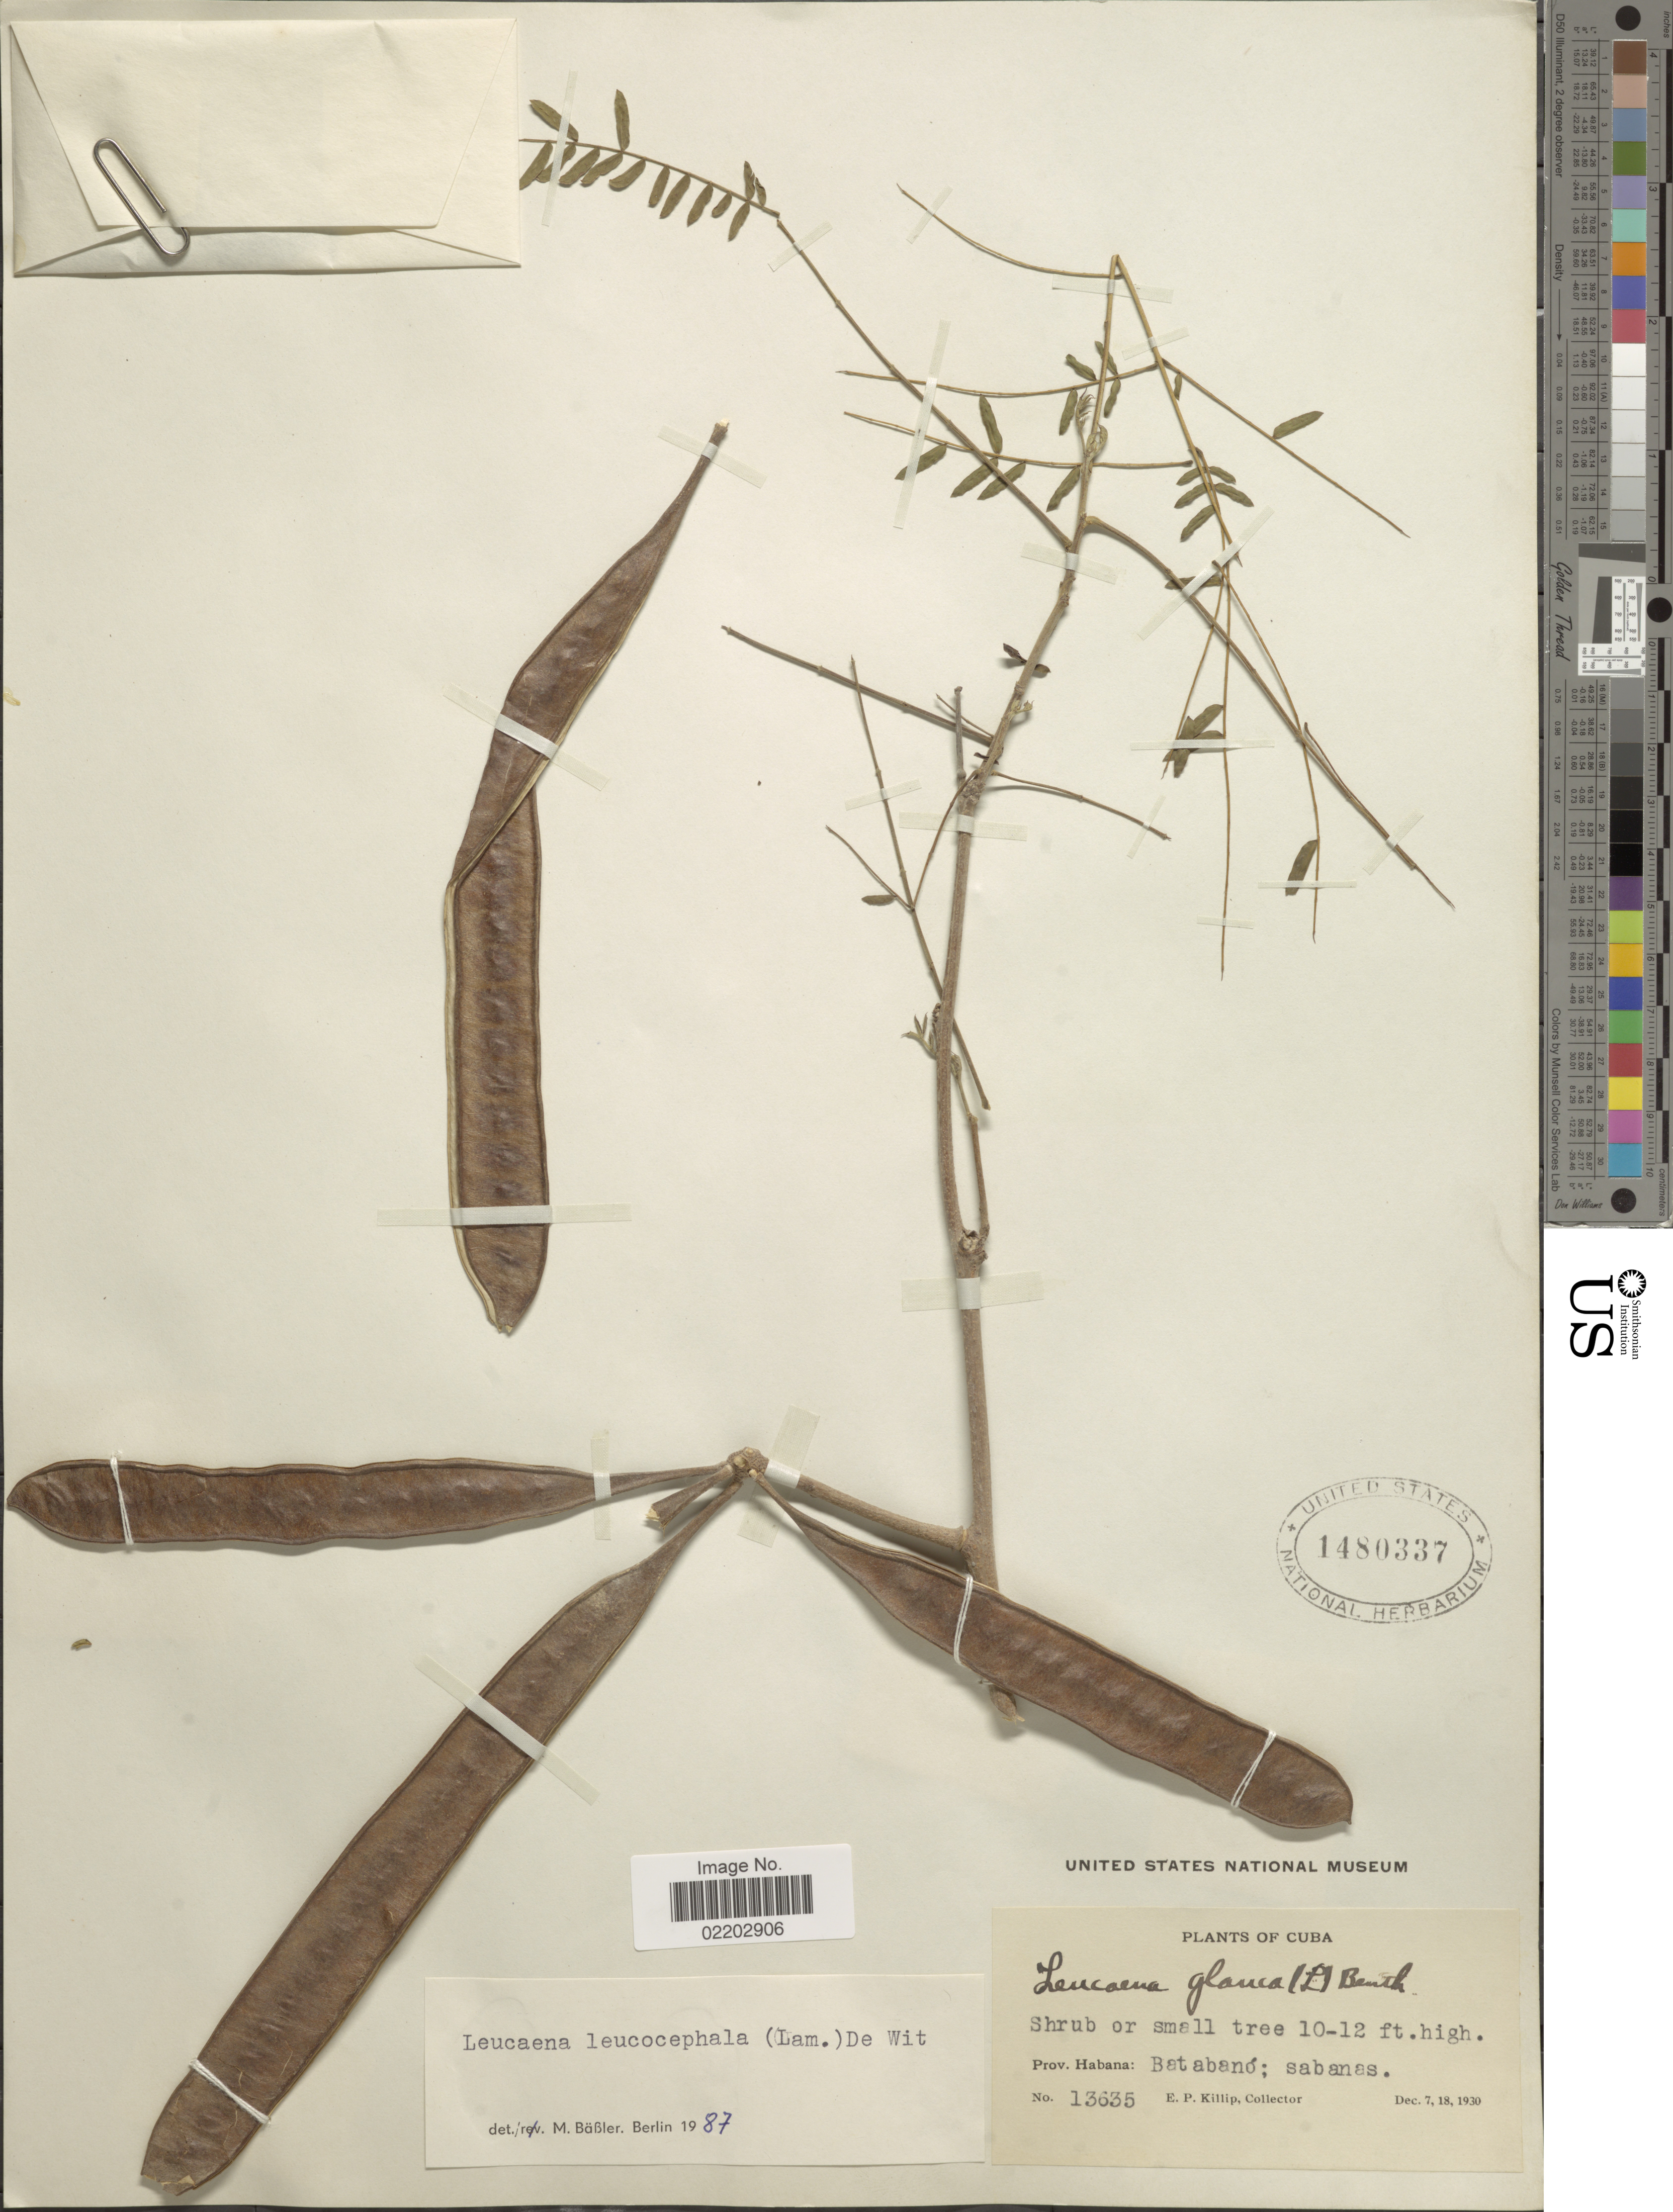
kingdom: Plantae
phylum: Tracheophyta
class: Magnoliopsida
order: Fabales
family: Fabaceae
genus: Leucaena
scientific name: Leucaena leucocephala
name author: (Lam.) de Wit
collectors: E. P. Killip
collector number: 13635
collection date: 1930-12-07/1930-12-18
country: Cuba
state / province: La Habana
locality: Batabanó; sabanas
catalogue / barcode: US 1480337